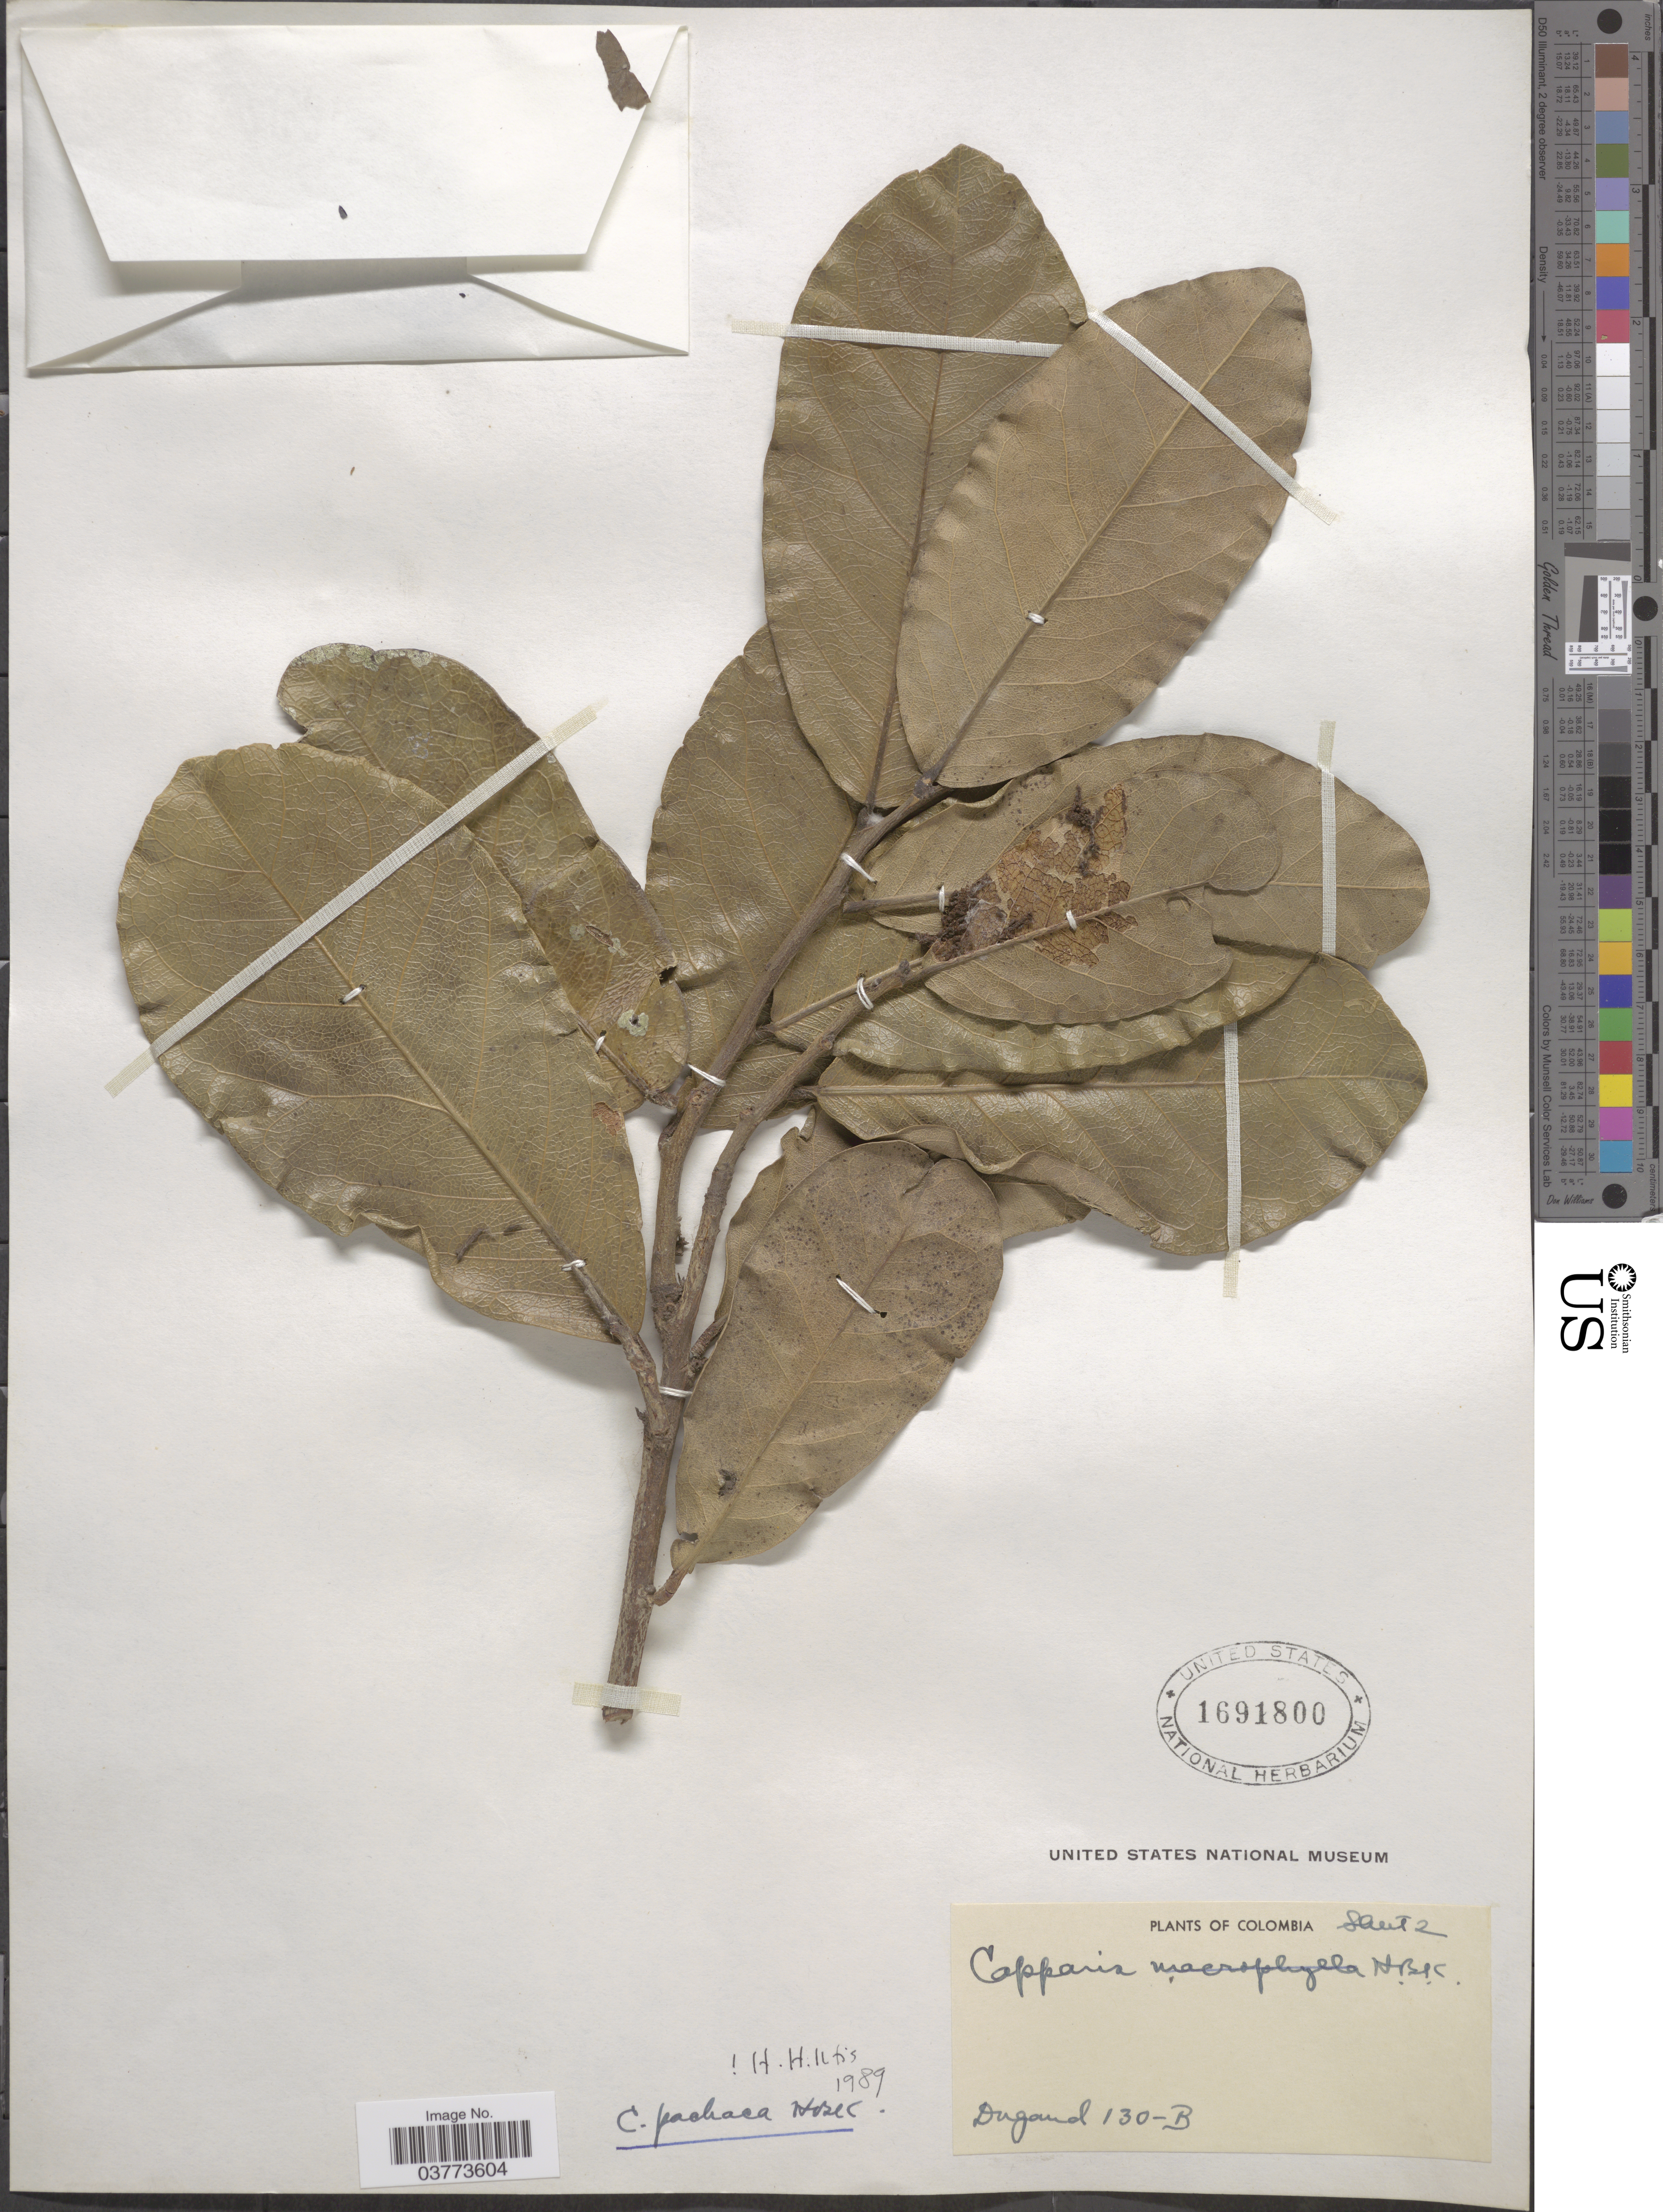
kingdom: Plantae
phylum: Tracheophyta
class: Magnoliopsida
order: Brassicales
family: Capparaceae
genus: Neocapparis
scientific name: Neocapparis pachaca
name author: (Kunth) Cornejo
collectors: Dugand, --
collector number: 130-B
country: Colombia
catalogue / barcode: US 1691800